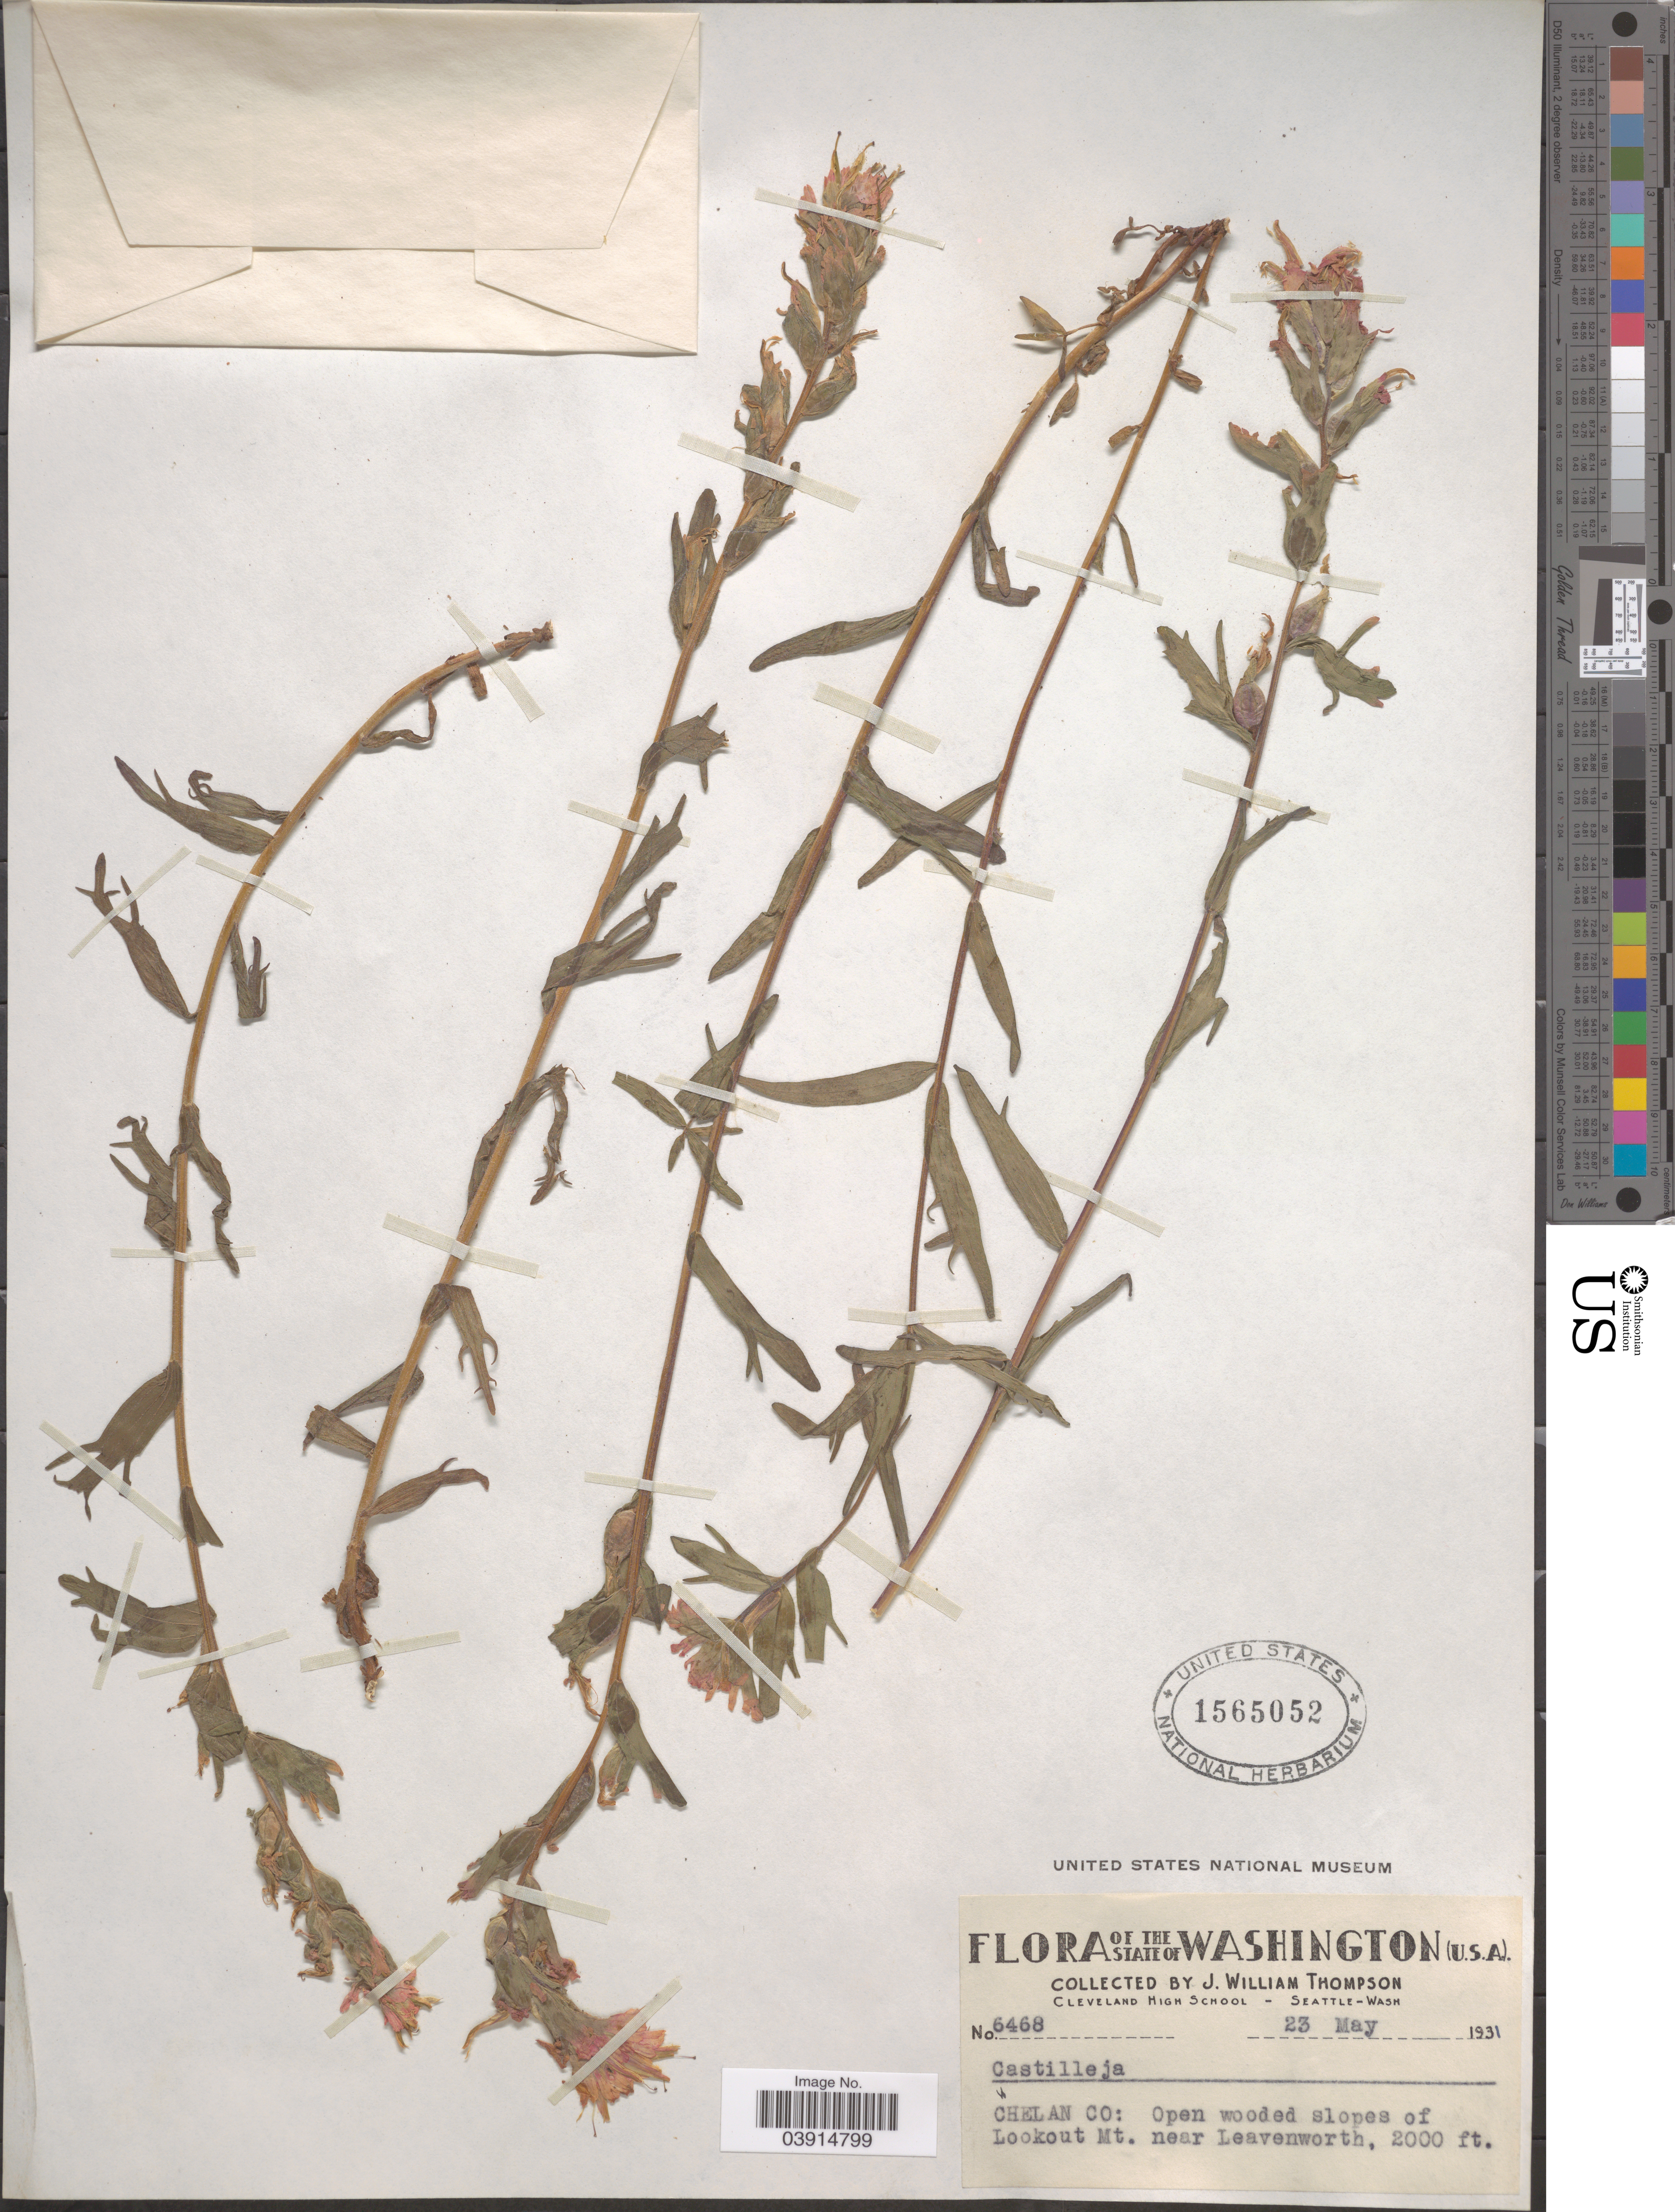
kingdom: Plantae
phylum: Tracheophyta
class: Magnoliopsida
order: Lamiales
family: Orobanchaceae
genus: Castilleja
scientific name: Castilleja sp.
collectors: J. W. Thompson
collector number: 6468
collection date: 1931-05-23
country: United States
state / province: Washington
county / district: Chelan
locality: Chelan Co: Open wooded slopes of Lookout Mt. near Leavenworth.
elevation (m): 610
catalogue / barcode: US 1565052